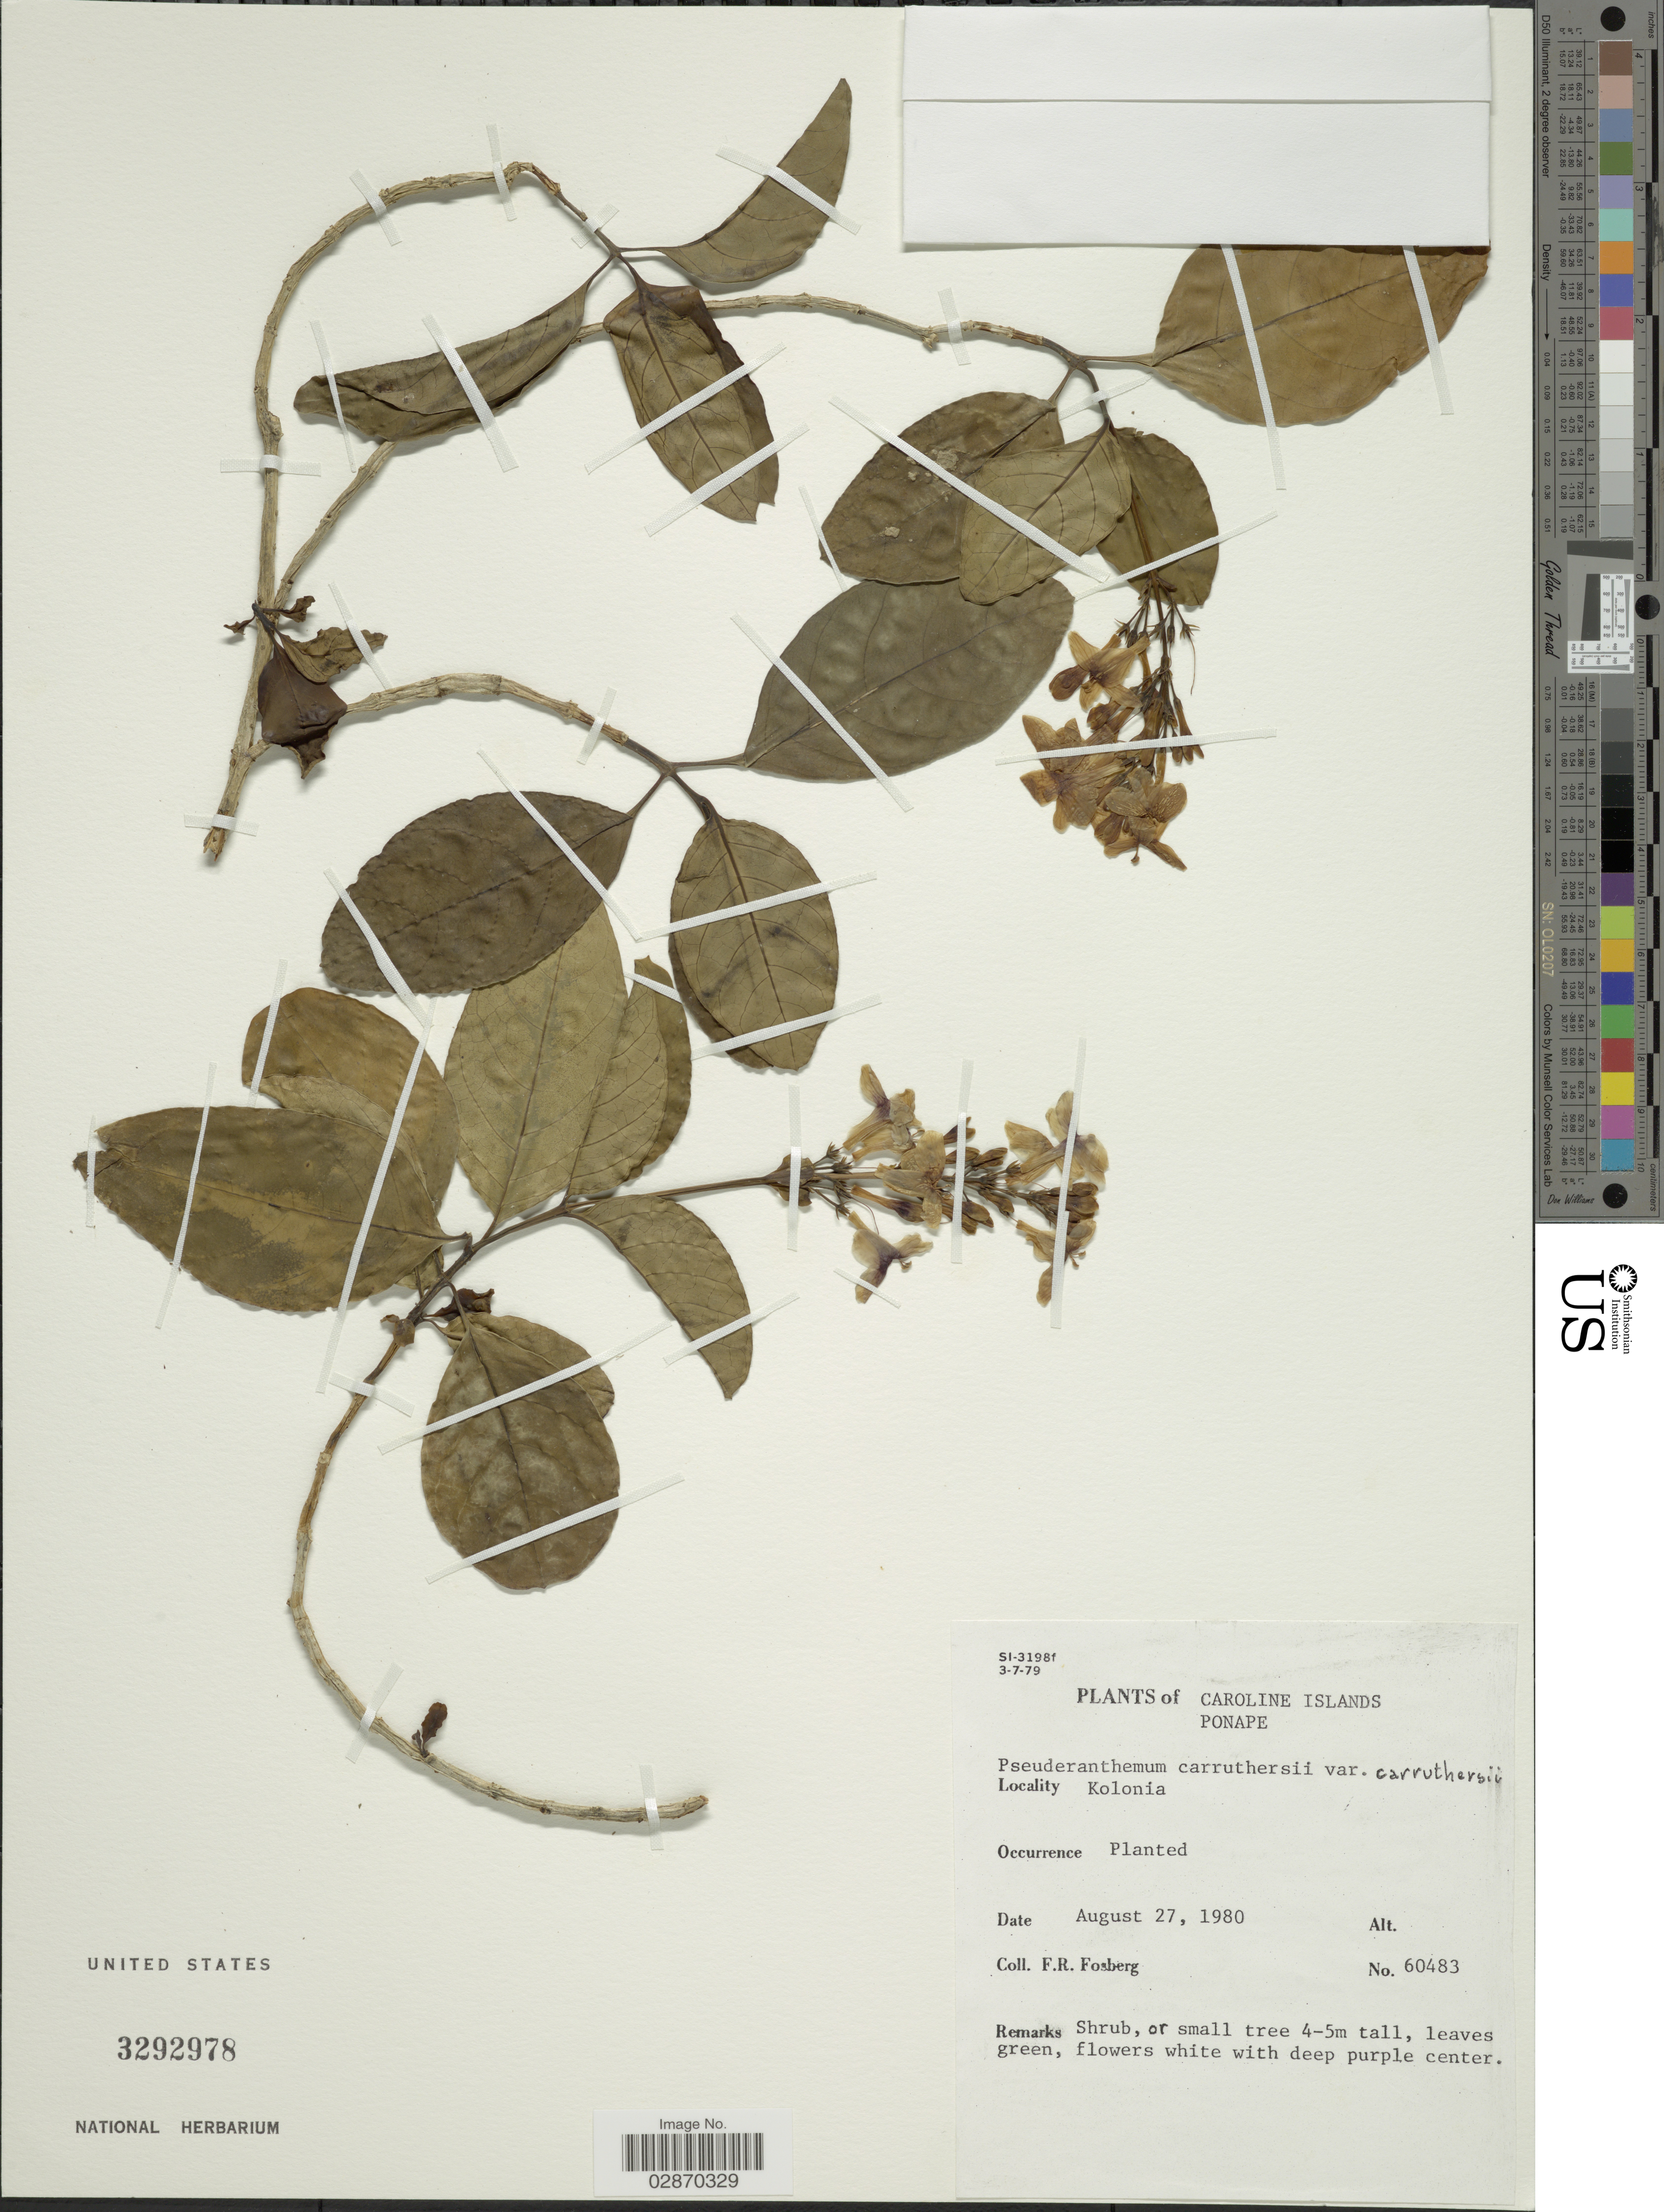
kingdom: Plantae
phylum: Tracheophyta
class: Magnoliopsida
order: Lamiales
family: Acanthaceae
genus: Pseuderanthemum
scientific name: Pseuderanthemum carruthersii var. carruthersii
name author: (Seem.) Guillaumin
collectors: F. R. Fosberg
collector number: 60483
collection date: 1980-08-27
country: Micronesia, Federated States of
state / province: Pohnpei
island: Pohnpei [Ponape]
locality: Caroline Islands. Ponape. Kolonia.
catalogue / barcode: US 3292978